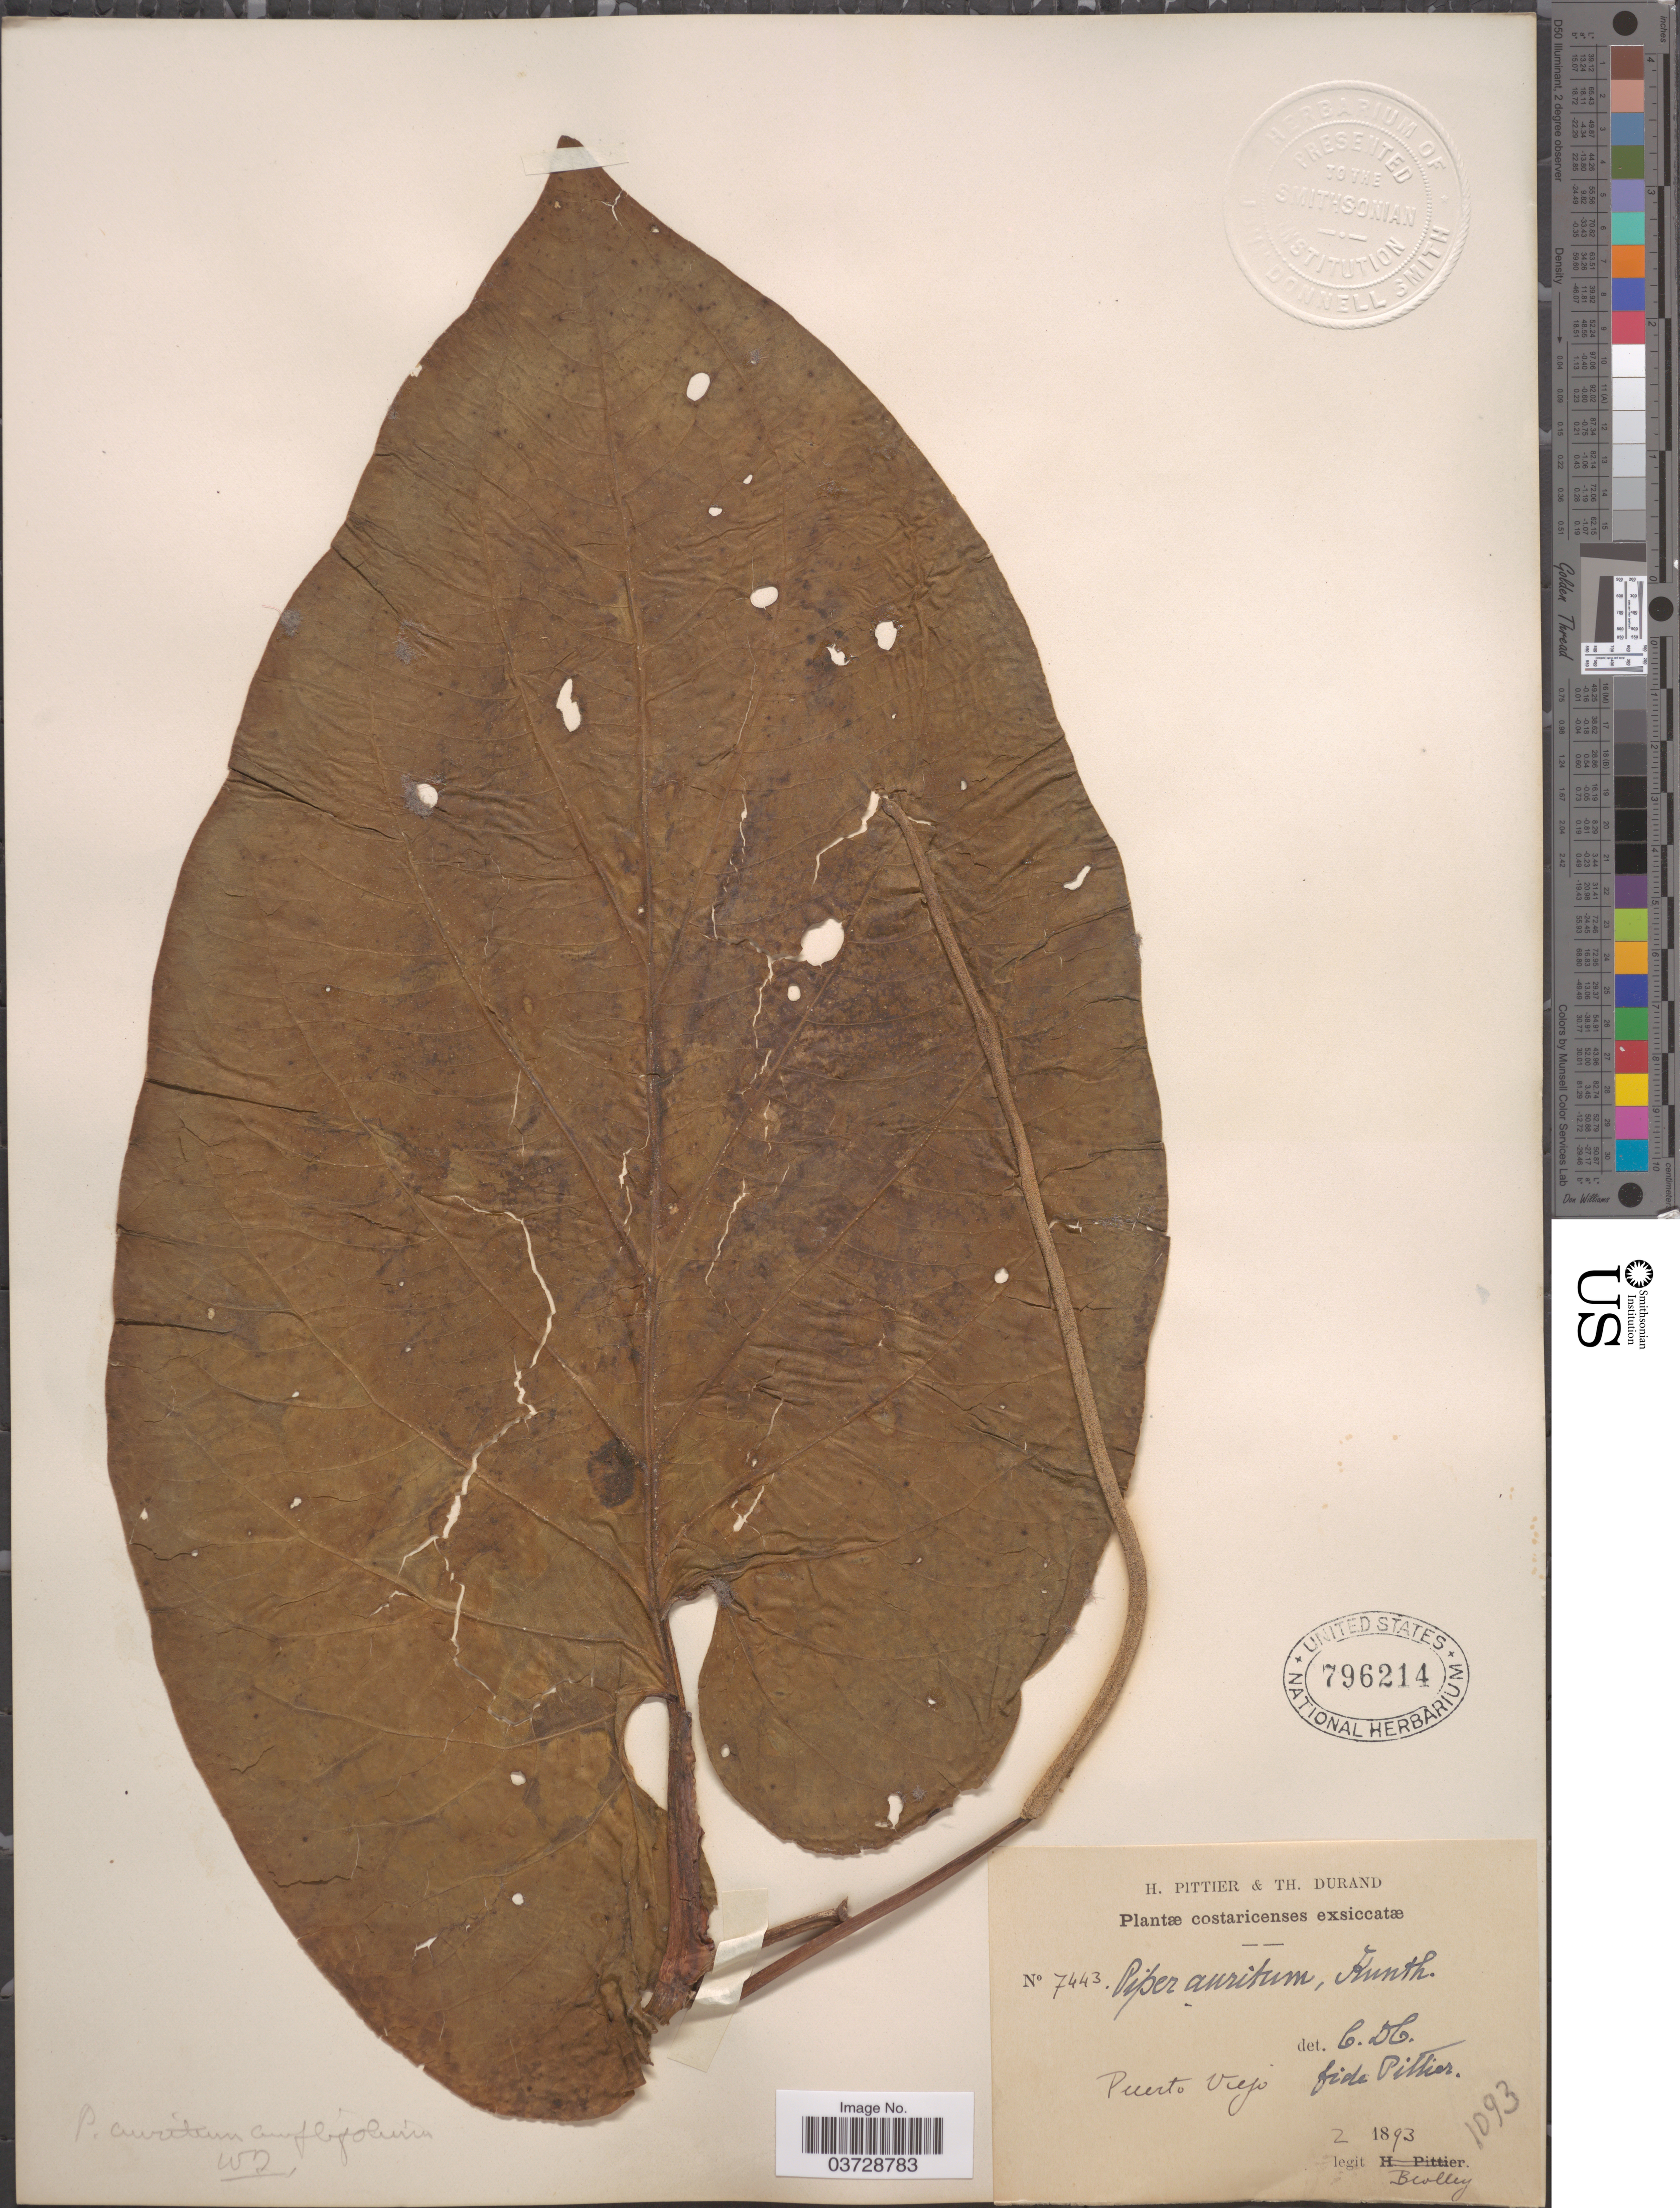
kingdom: Plantae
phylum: Tracheophyta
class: Magnoliopsida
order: Piperales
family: Piperaceae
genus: Piper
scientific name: Piper auritum var. amplifolium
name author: C. DC.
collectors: Biolley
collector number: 7443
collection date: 1893-02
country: Costa Rica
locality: Puerto Viejo.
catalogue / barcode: US 796214